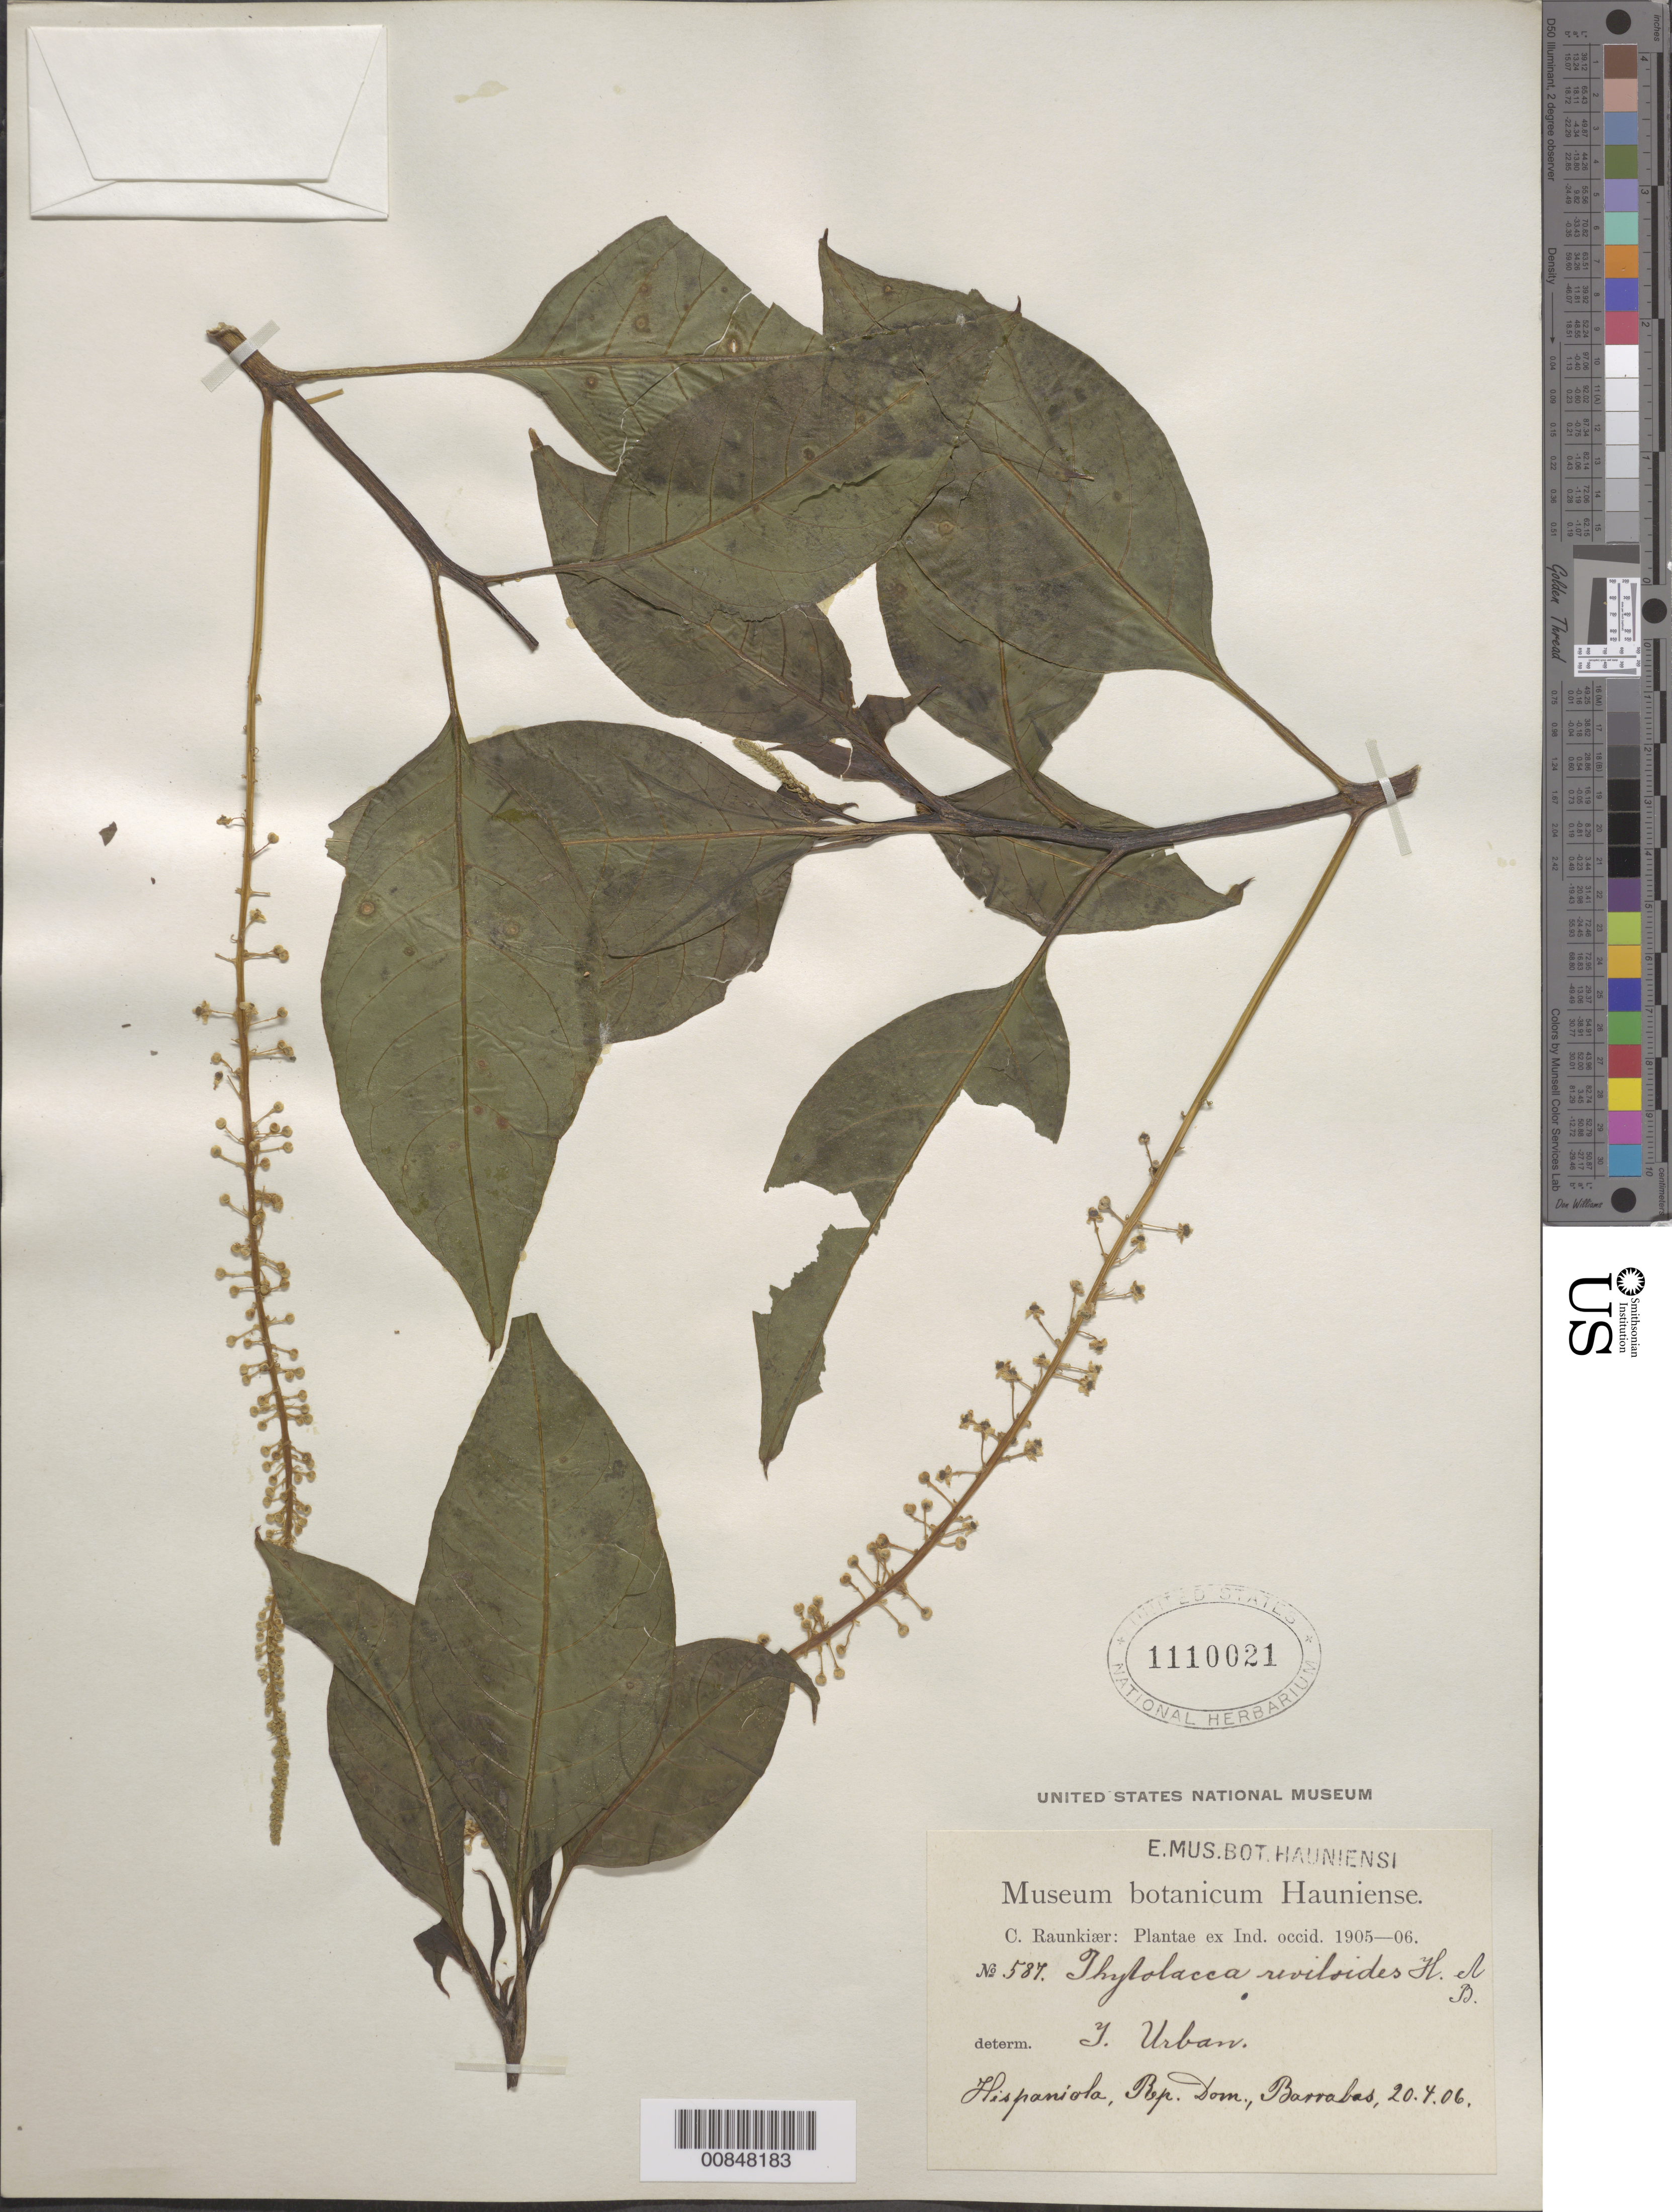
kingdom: Plantae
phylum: Tracheophyta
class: Magnoliopsida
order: Caryophyllales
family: Phytolaccaceae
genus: Phytolacca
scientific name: Phytolacca rivinoides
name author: Kunth & C.D. Bouché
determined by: Urban, Ignatz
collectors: C. C. Raunkiaer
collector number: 587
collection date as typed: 20 Apr 1906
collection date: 1906-04-20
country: Dominican Republic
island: Hispaniola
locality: Barrabas.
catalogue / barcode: US 1110021